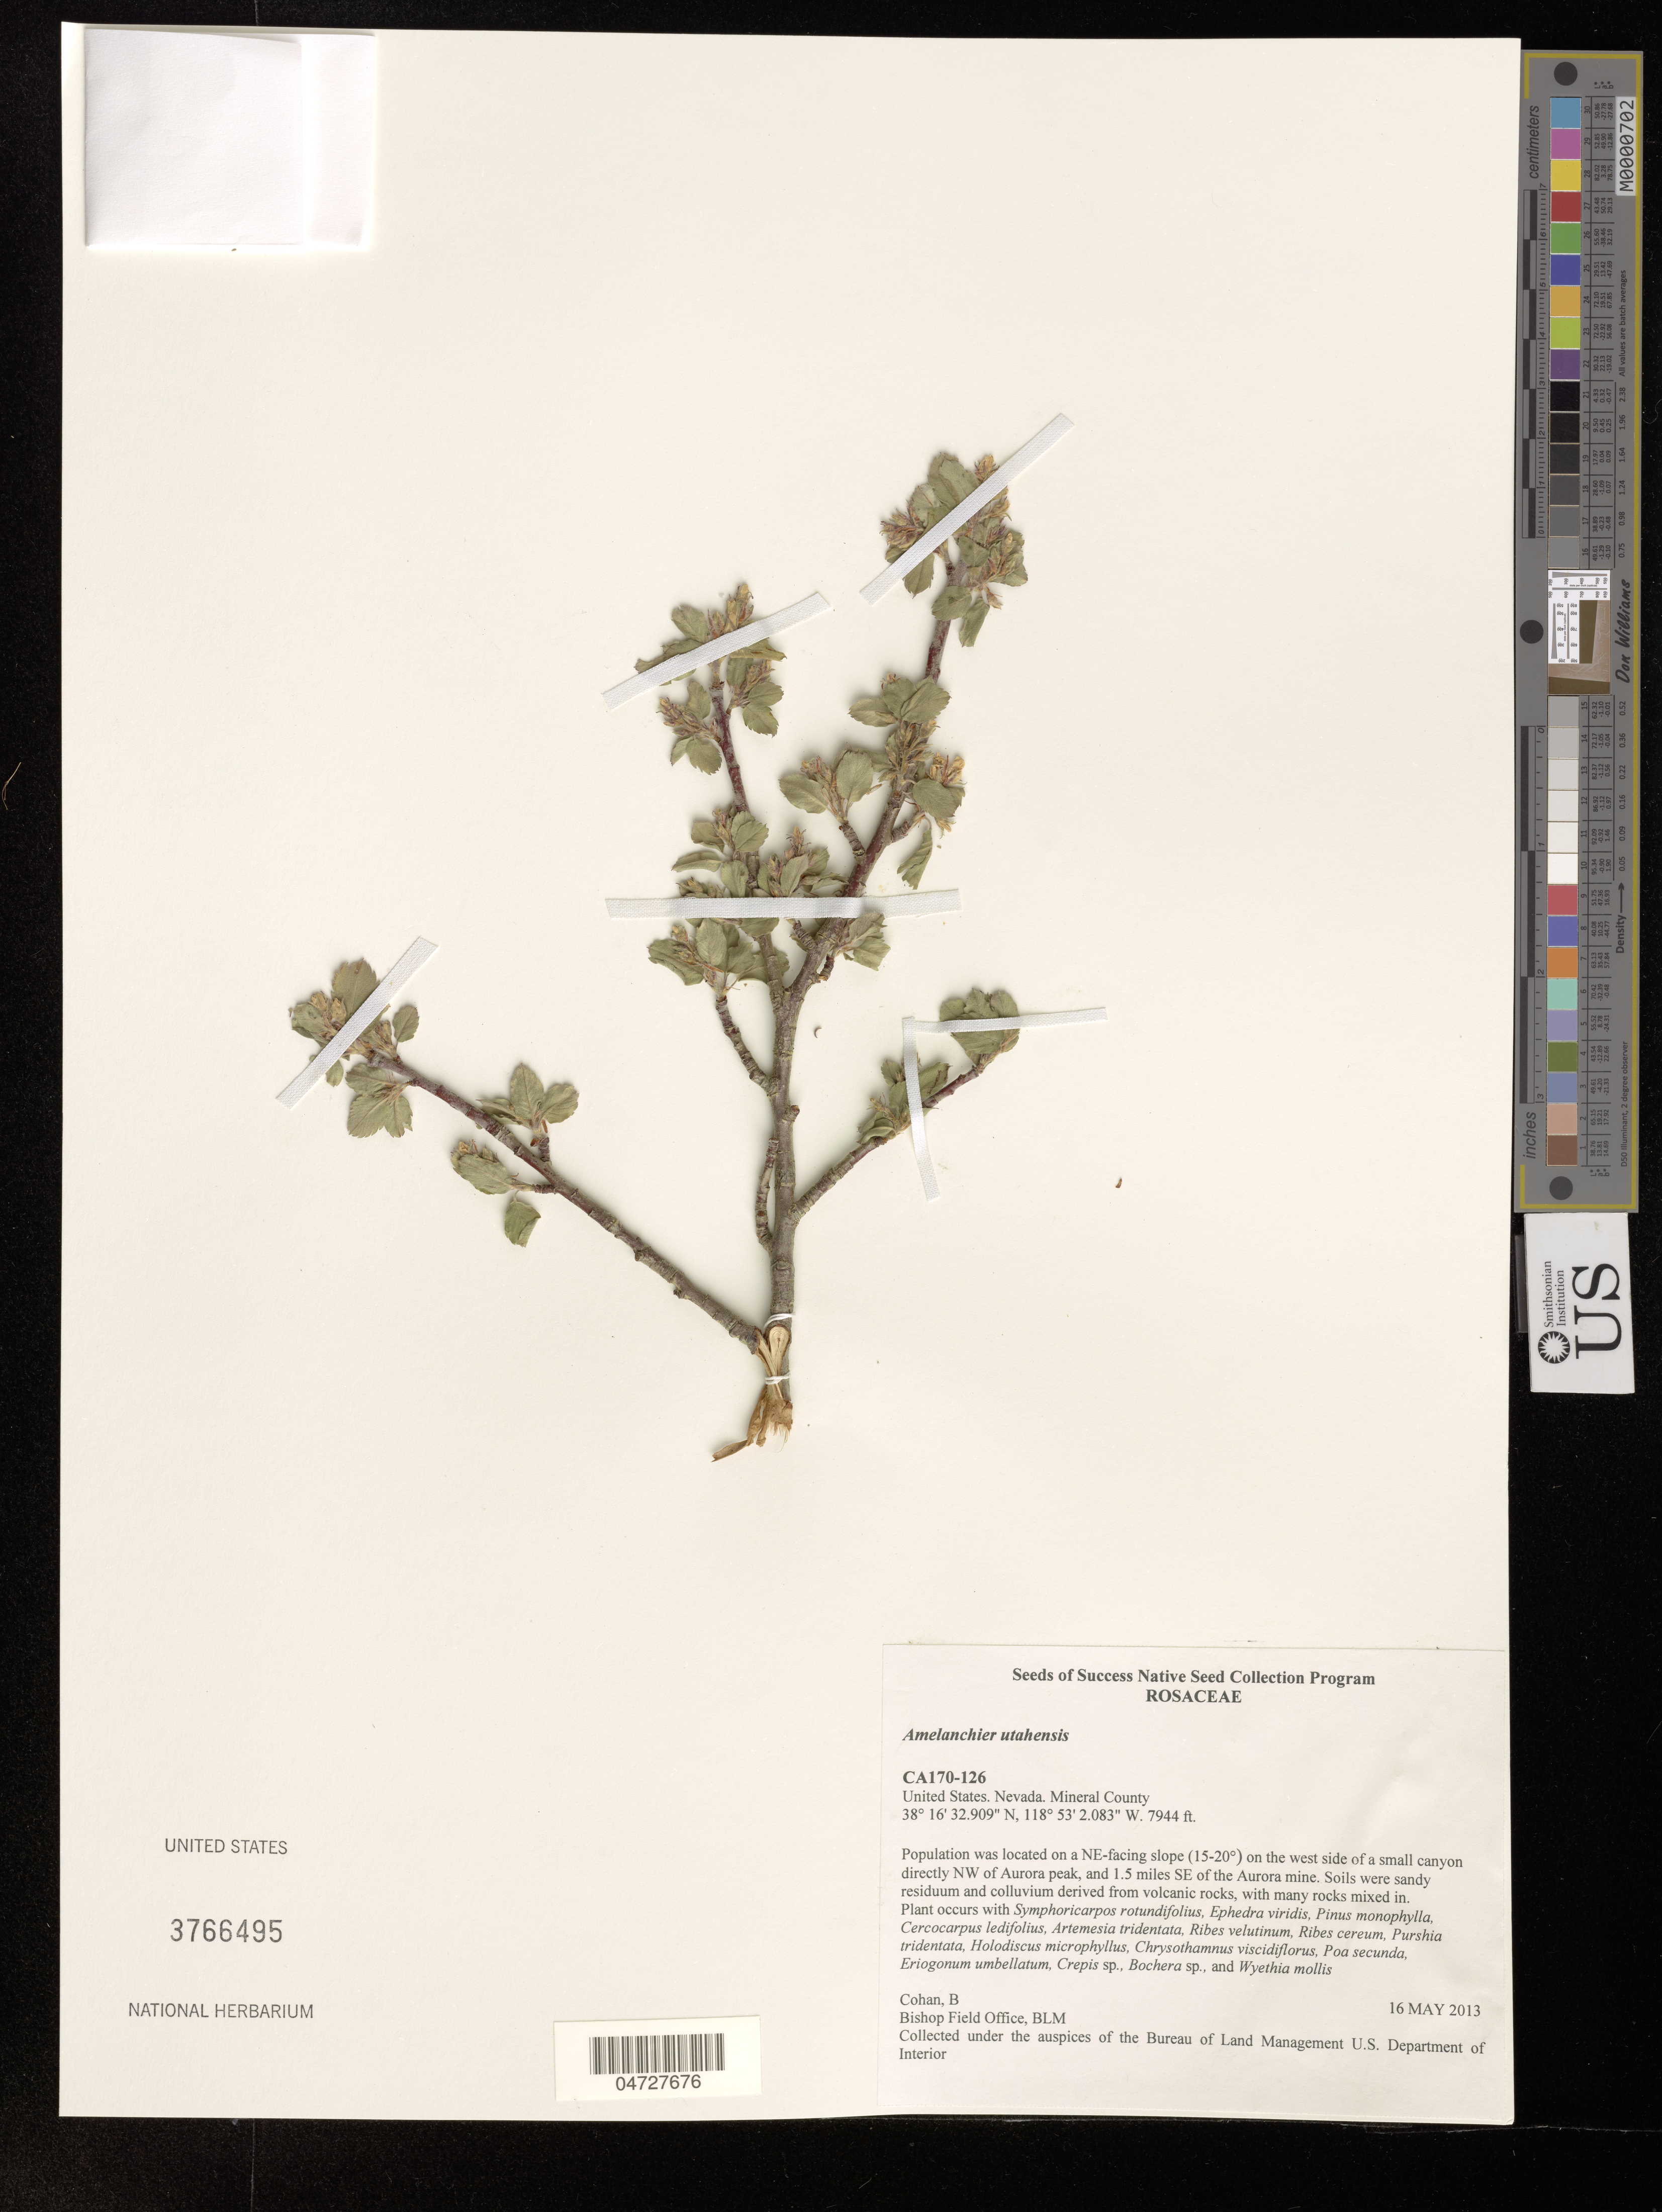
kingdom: Plantae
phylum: Tracheophyta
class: Magnoliopsida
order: Rosales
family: Rosaceae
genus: Amelanchier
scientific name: Amelanchier utahensis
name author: Koehne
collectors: B. Cohan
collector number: CA170-126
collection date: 2013-05-16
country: United States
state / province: Nevada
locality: Mineral County. Population was located on a NE-facing slope (15-20°) on the west side of a small canyon directly NW of Aurora peak, and 1.5 miles SE of the Aurora mine.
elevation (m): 2421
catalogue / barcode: US 3766495